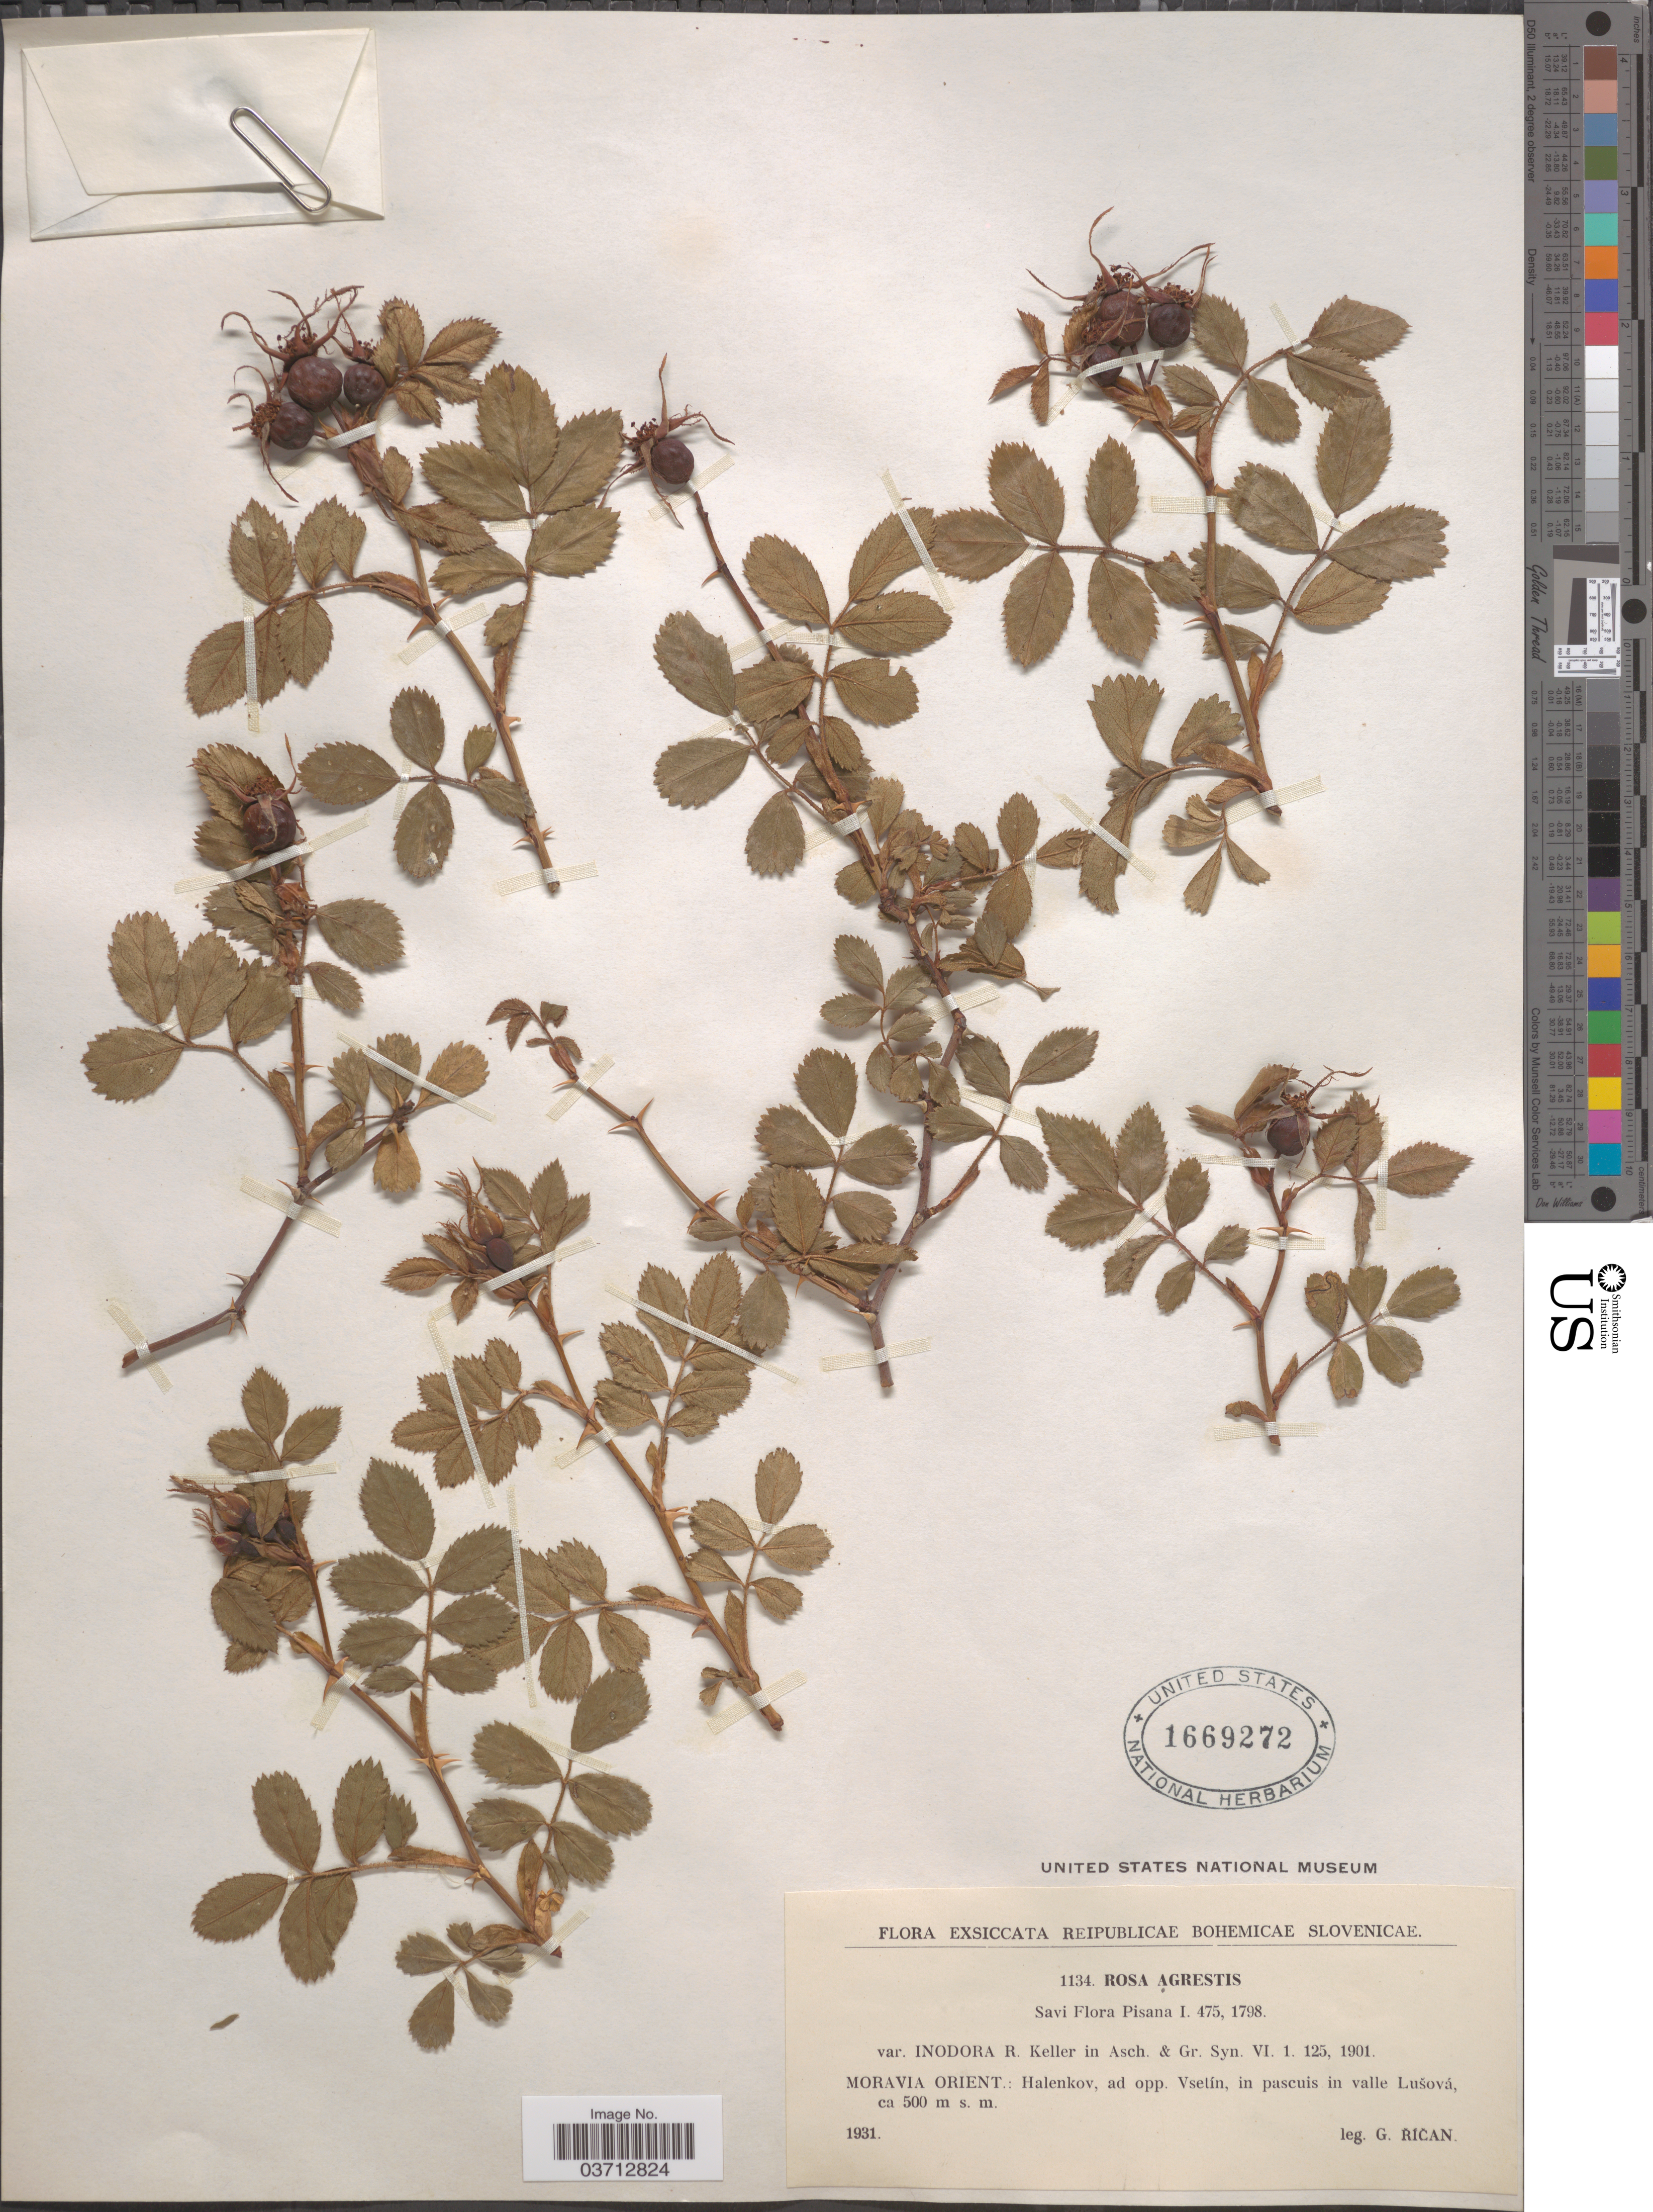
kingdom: Plantae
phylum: Tracheophyta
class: Magnoliopsida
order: Rosales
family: Rosaceae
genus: Rosa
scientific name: Rosa agrestis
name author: Savi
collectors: G. Rican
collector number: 1134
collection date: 1931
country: Czechia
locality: Reipublicae Bohemicae Slovenicae. Moravia Orient.: Halenkov, ad opp. Vsetín, in pascuis in valle Lušová.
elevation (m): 500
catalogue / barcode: US 1669272